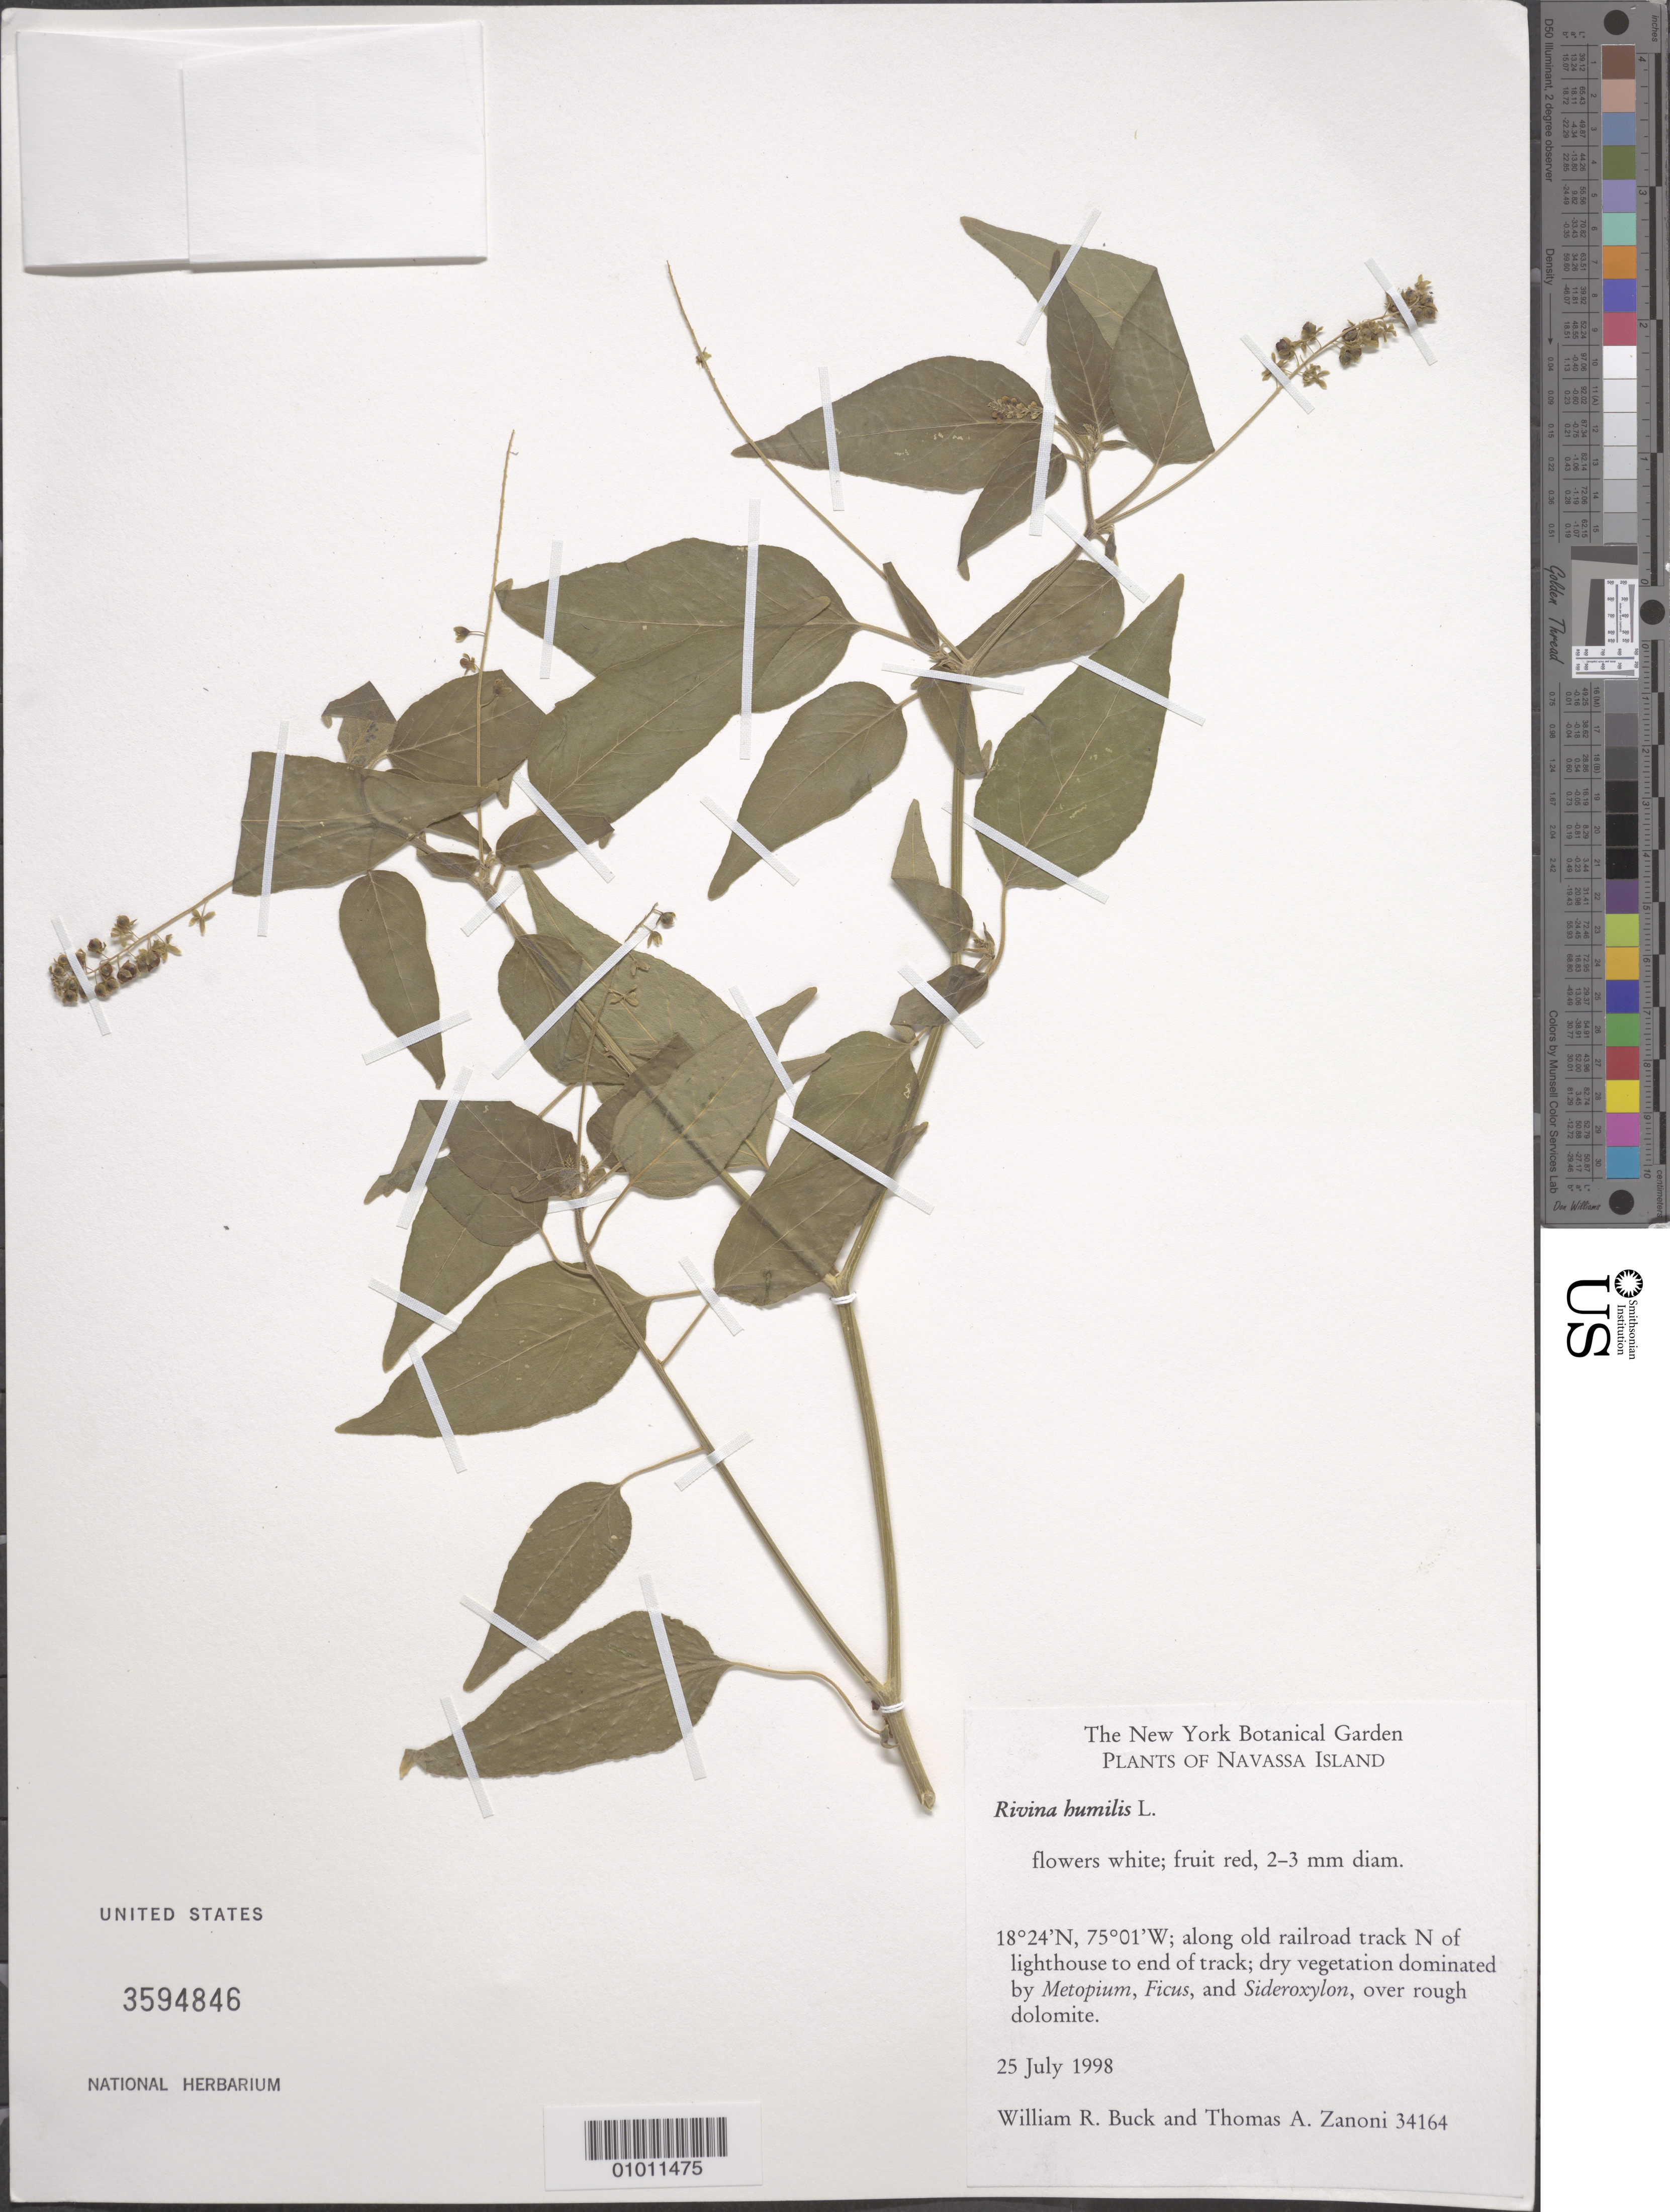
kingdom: Plantae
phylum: Tracheophyta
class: Magnoliopsida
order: Caryophyllales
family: Phytolaccaceae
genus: Rivina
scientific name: Rivina humilis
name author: L.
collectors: W. R. Buck & T. A. Zanoni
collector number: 34164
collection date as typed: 25 Jul 1998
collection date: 1998-07-25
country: Navassa Island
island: Navassa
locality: Along old railroad track N of lighthouse to end of track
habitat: Dry vegetation dominated by Metopium, Ficus and Sideroxylon, over rough dolomite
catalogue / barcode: US 3594846